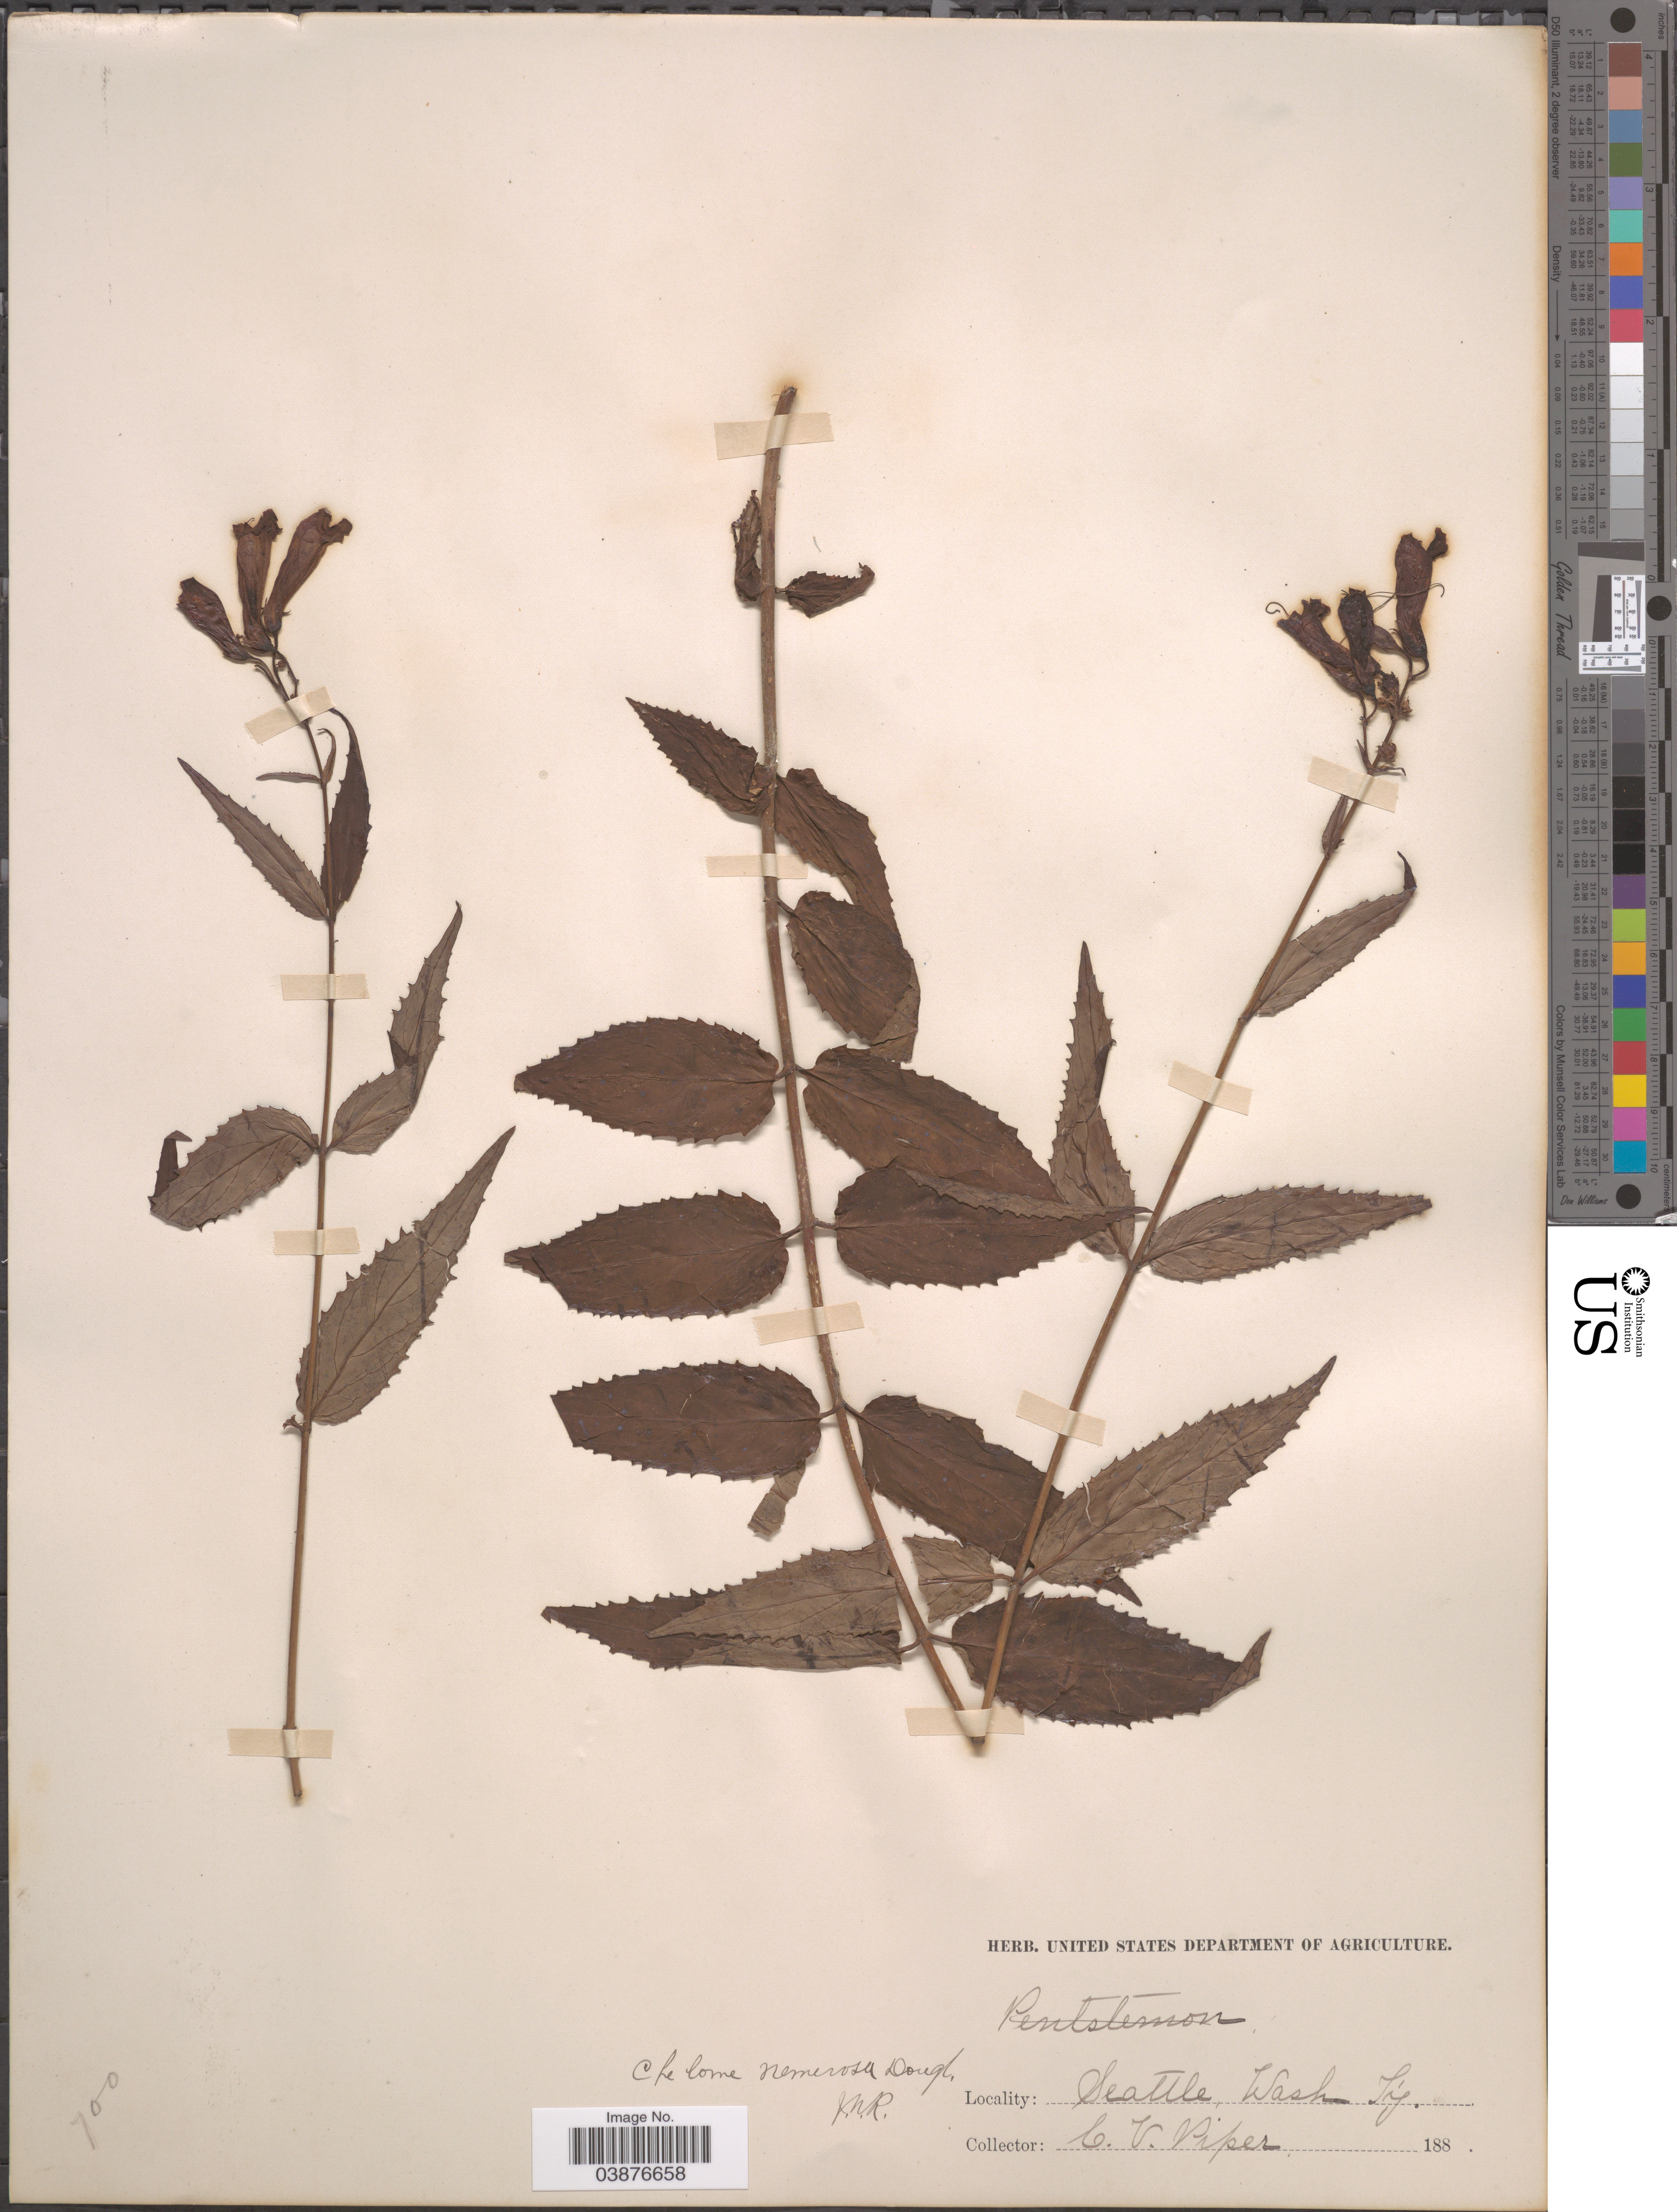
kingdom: Plantae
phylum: Tracheophyta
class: Magnoliopsida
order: Lamiales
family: Plantaginaceae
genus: Penstemon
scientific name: Penstemon nemorosus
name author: (Douglas ex Lindl.) Trautv.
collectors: C. V. Piper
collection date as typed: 188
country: United States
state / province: Washington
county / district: King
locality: Seattle.